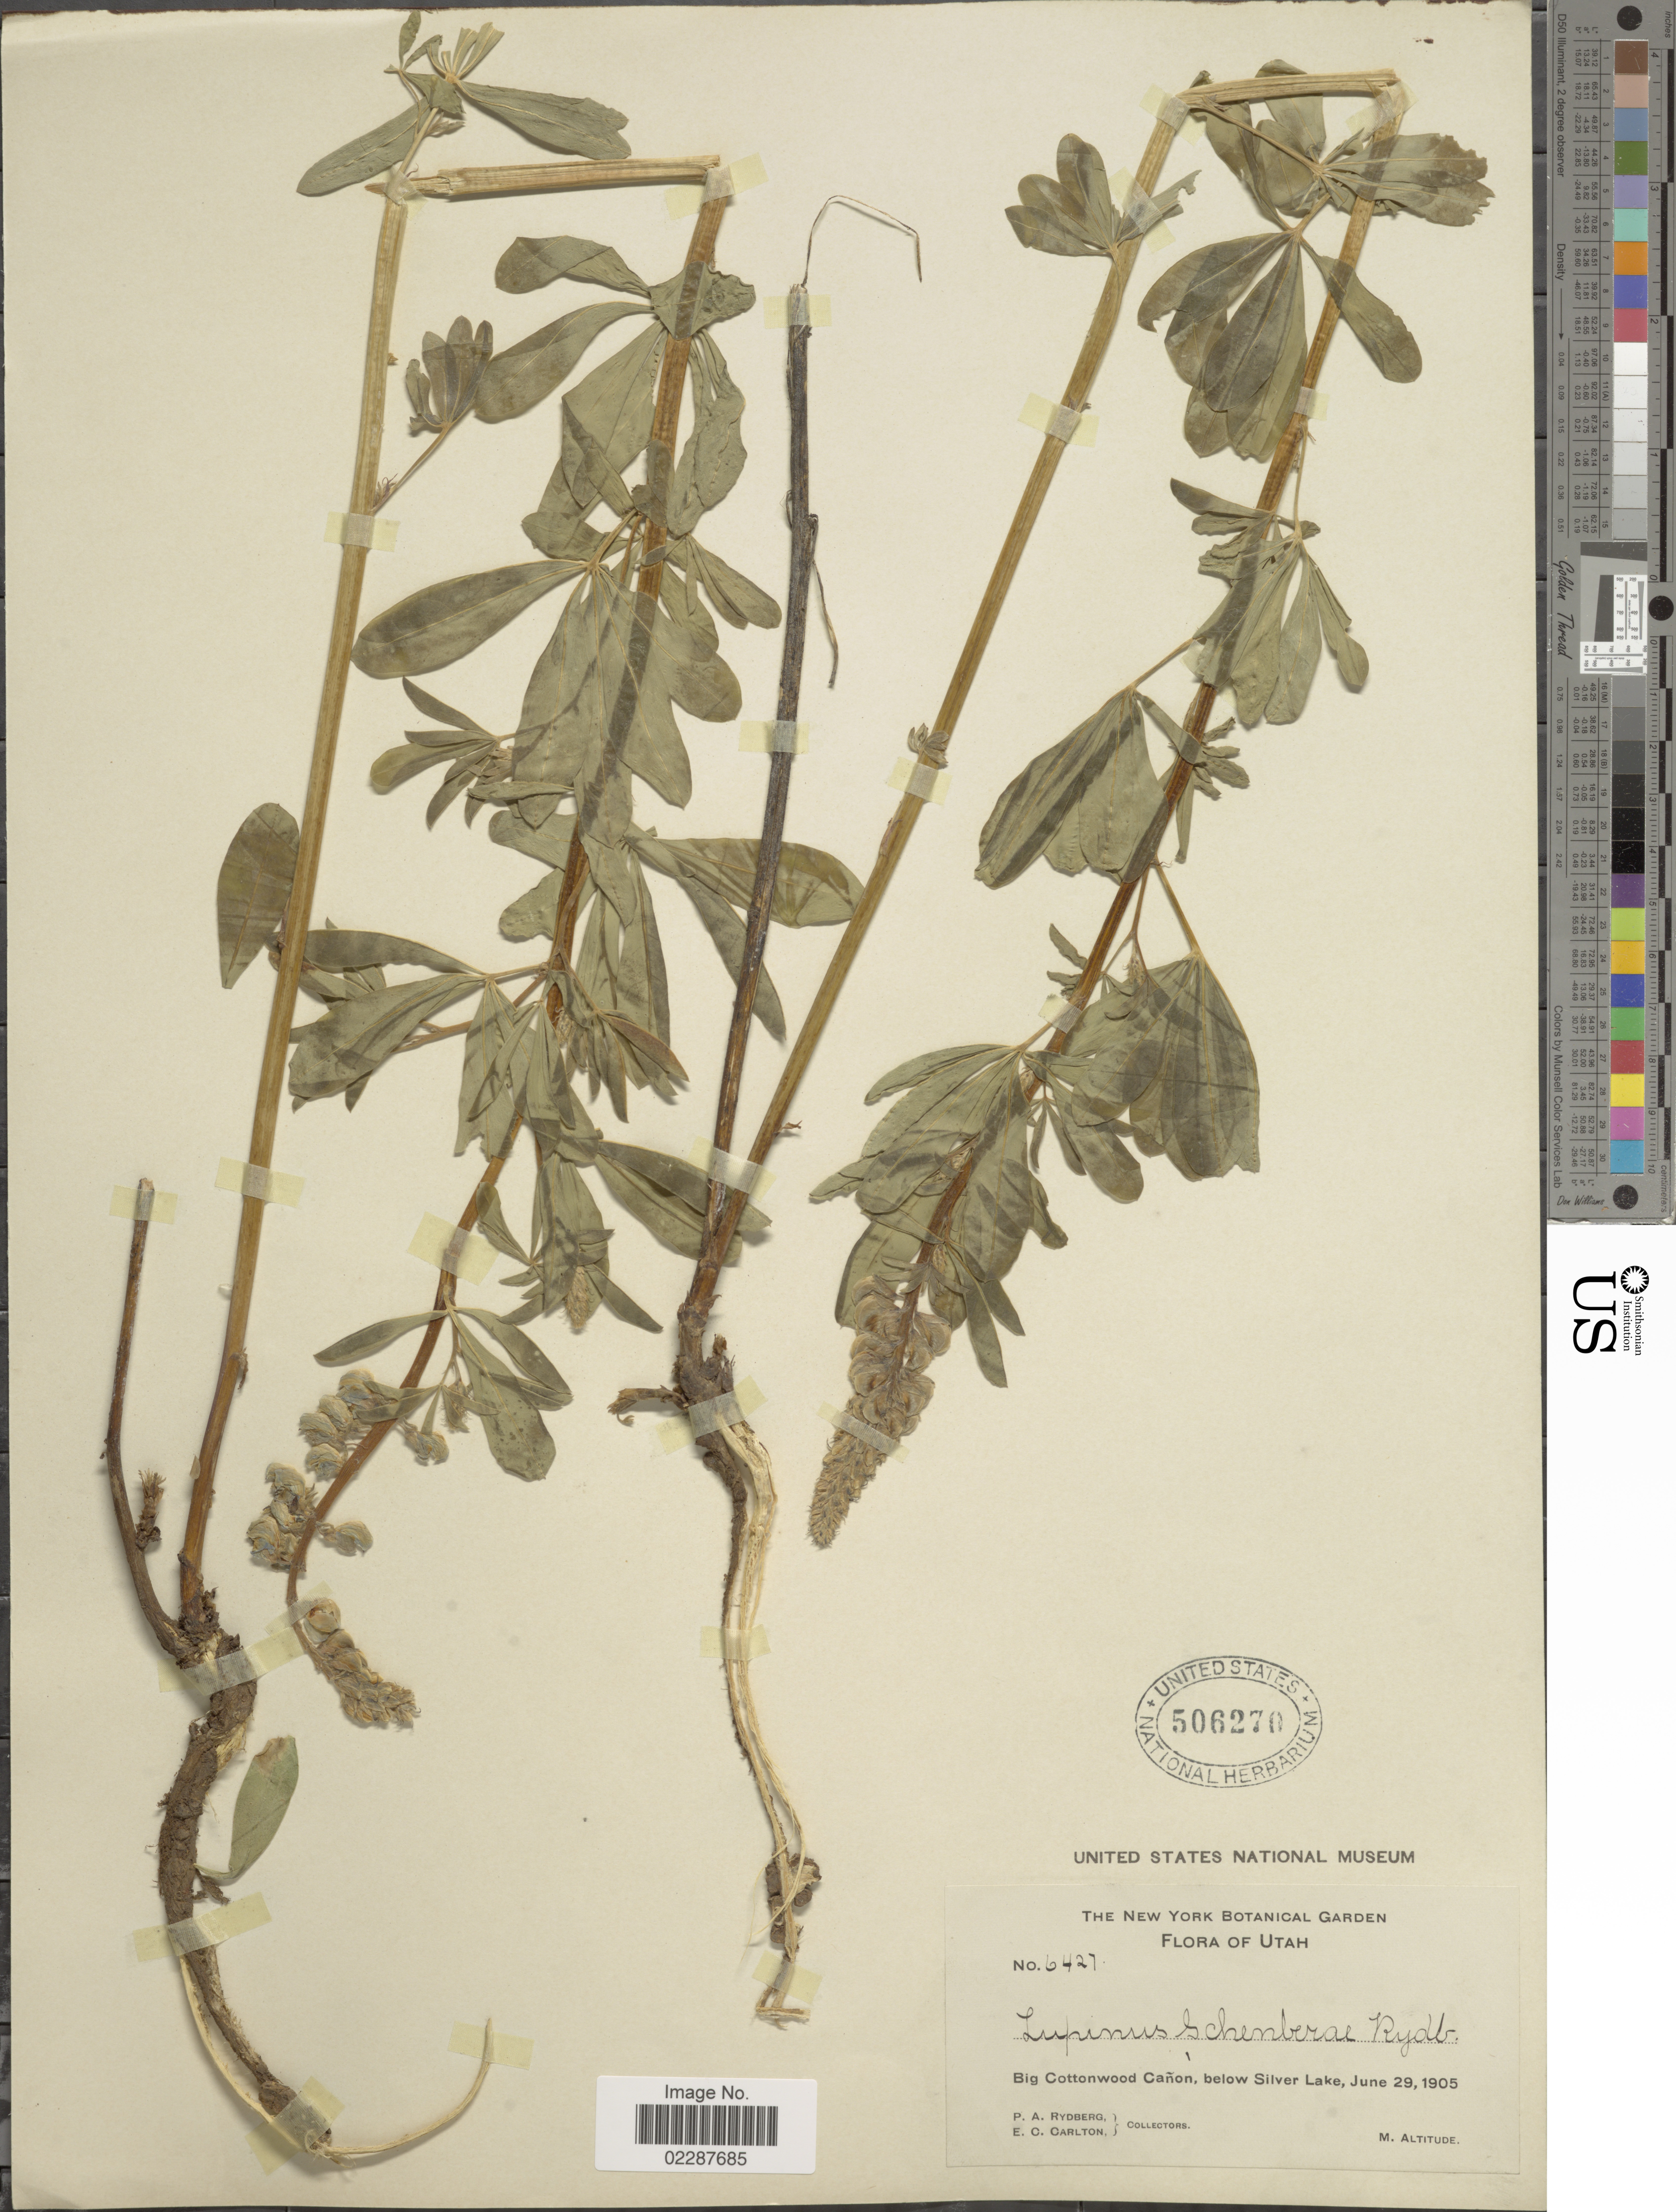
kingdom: Plantae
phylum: Tracheophyta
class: Magnoliopsida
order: Fabales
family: Fabaceae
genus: Lupinus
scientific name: Lupinus spathulatus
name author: Rydb.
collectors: P. A. Rydberg & E. Carlton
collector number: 6427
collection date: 1905-06-29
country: United States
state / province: Utah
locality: Big Cottonwood Canon, below Silver Lake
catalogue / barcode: US 506270